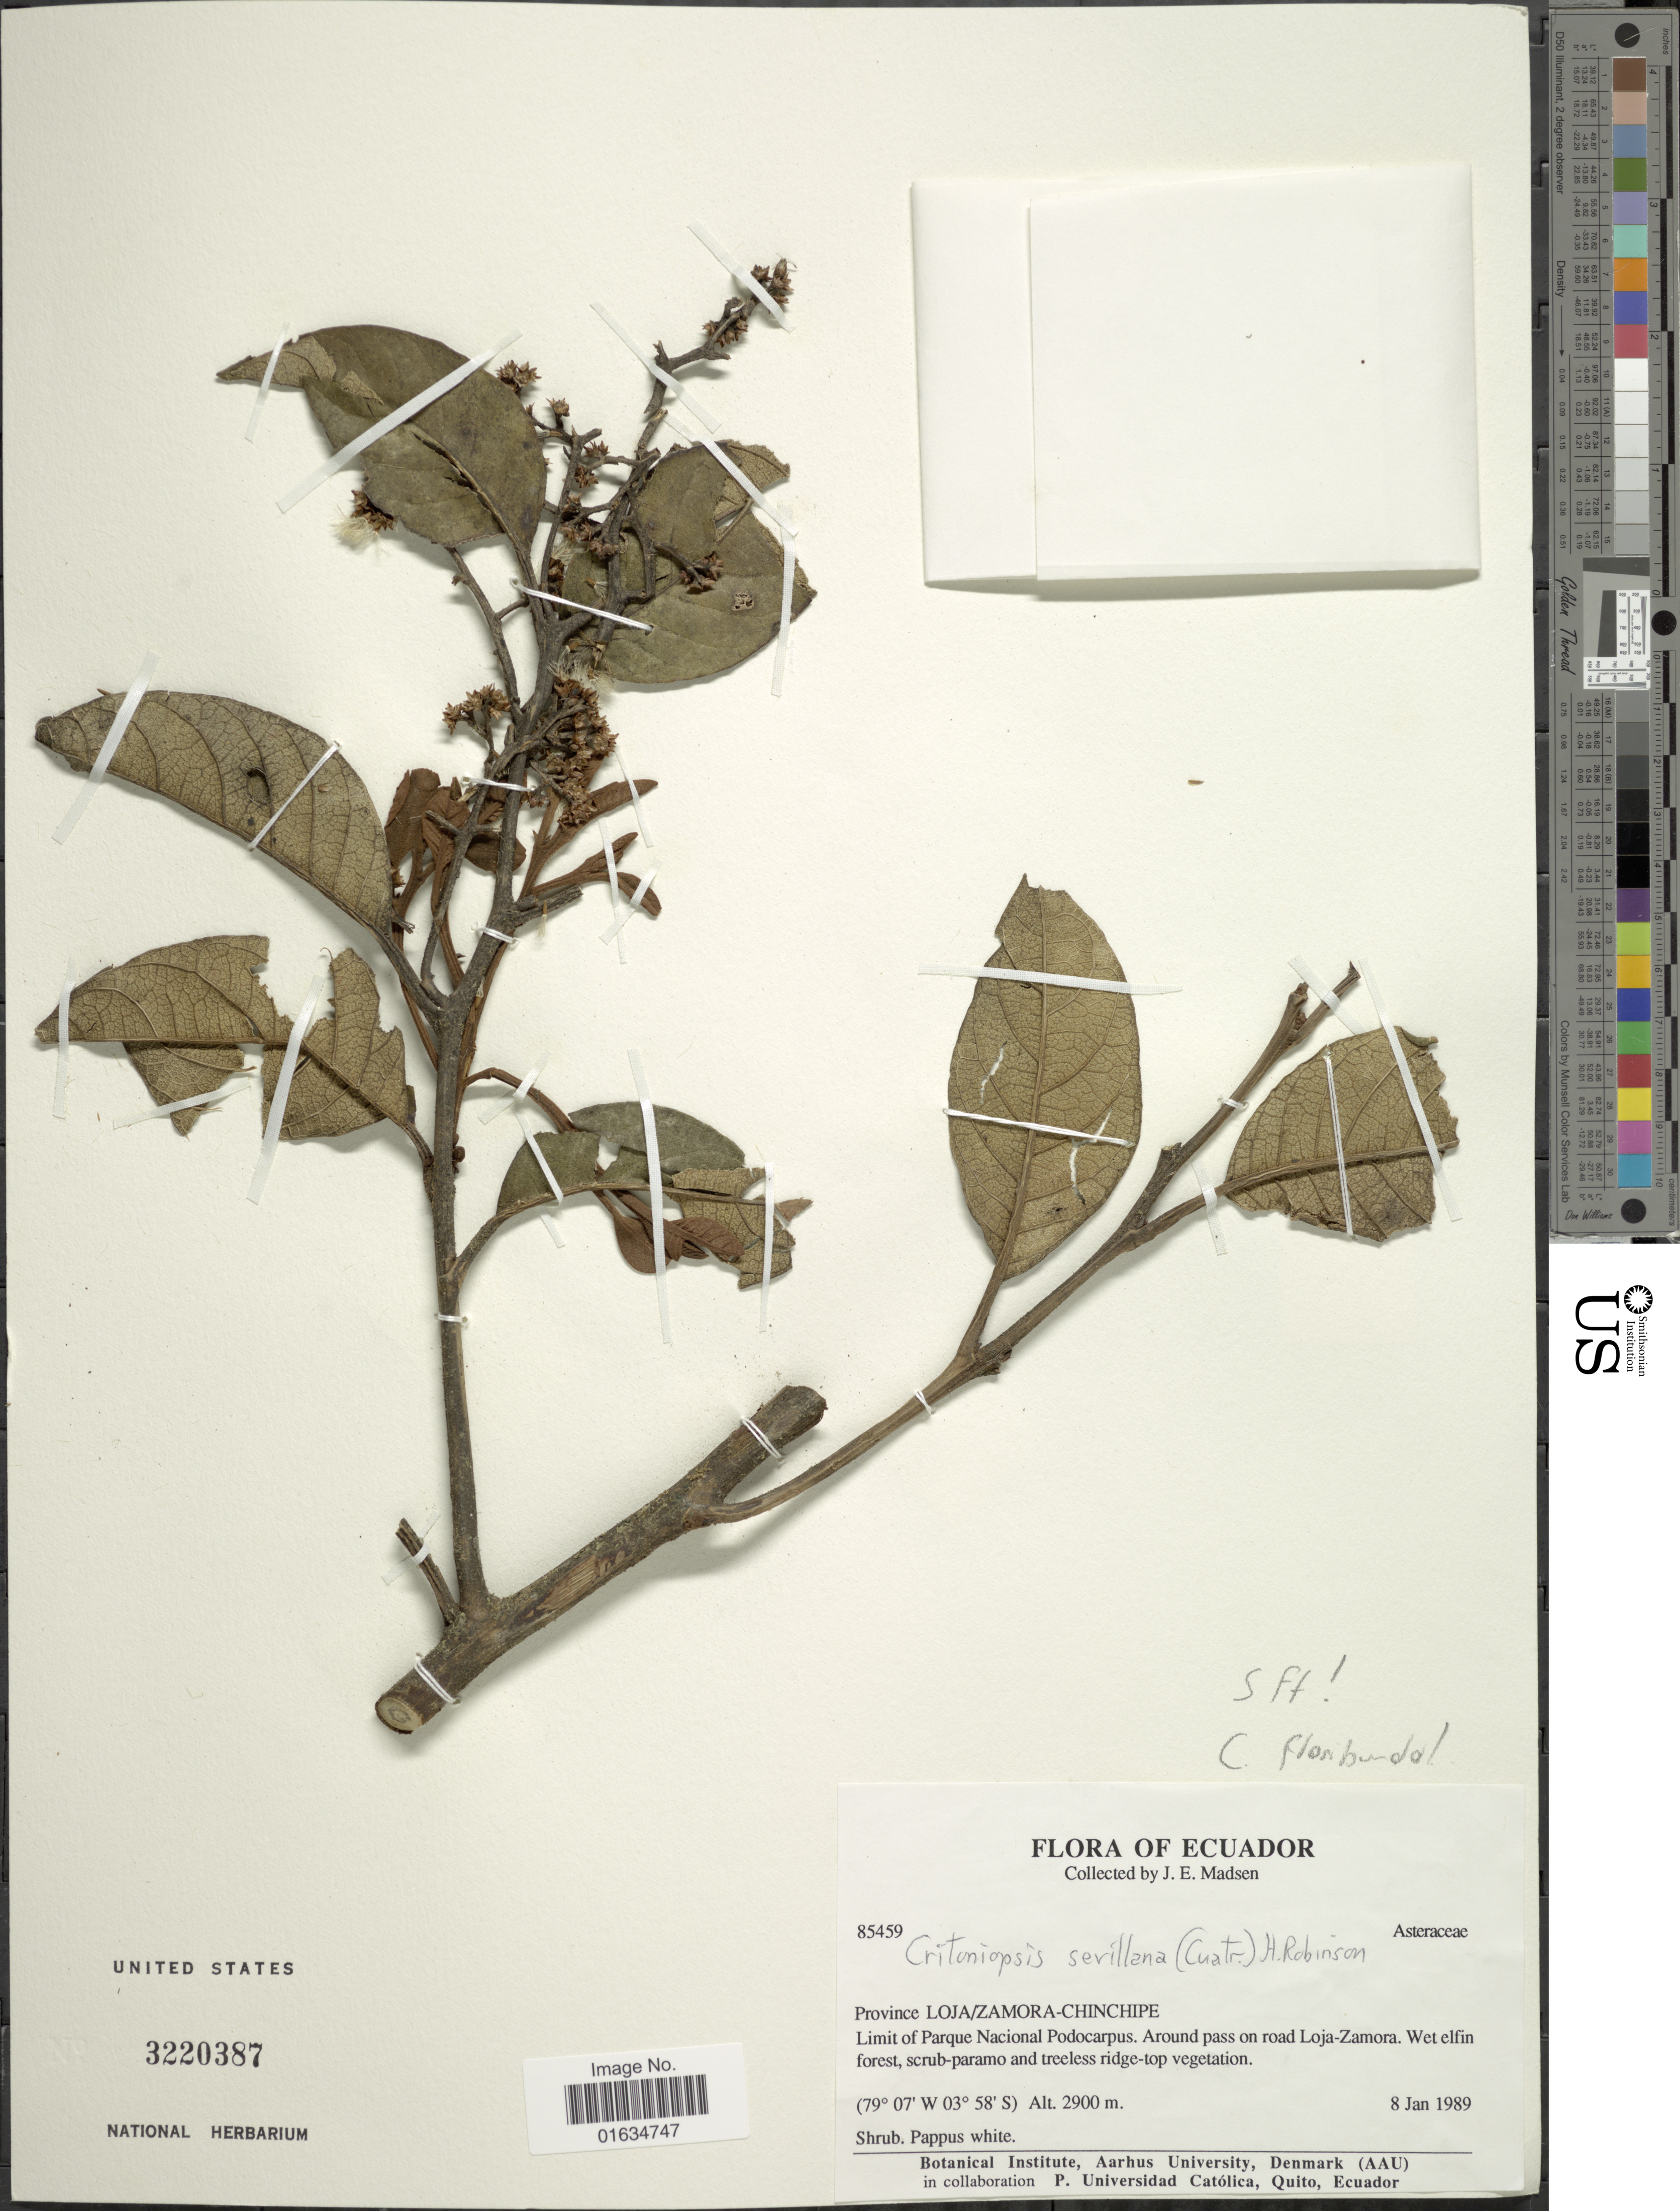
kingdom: Plantae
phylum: Tracheophyta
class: Magnoliopsida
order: Asterales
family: Asteraceae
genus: Critoniopsis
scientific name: Critoniopsis floribunda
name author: (Kunth) H. Rob.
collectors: J. E. Madsen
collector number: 85459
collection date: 1989-01-08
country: Ecuador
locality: Province Loja/Zamora-Chinchipe, limit of Parque Nacional Podocarpus, around pass on road Loja-Zamora, wet elfin forest.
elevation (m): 2900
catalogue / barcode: US 3220387